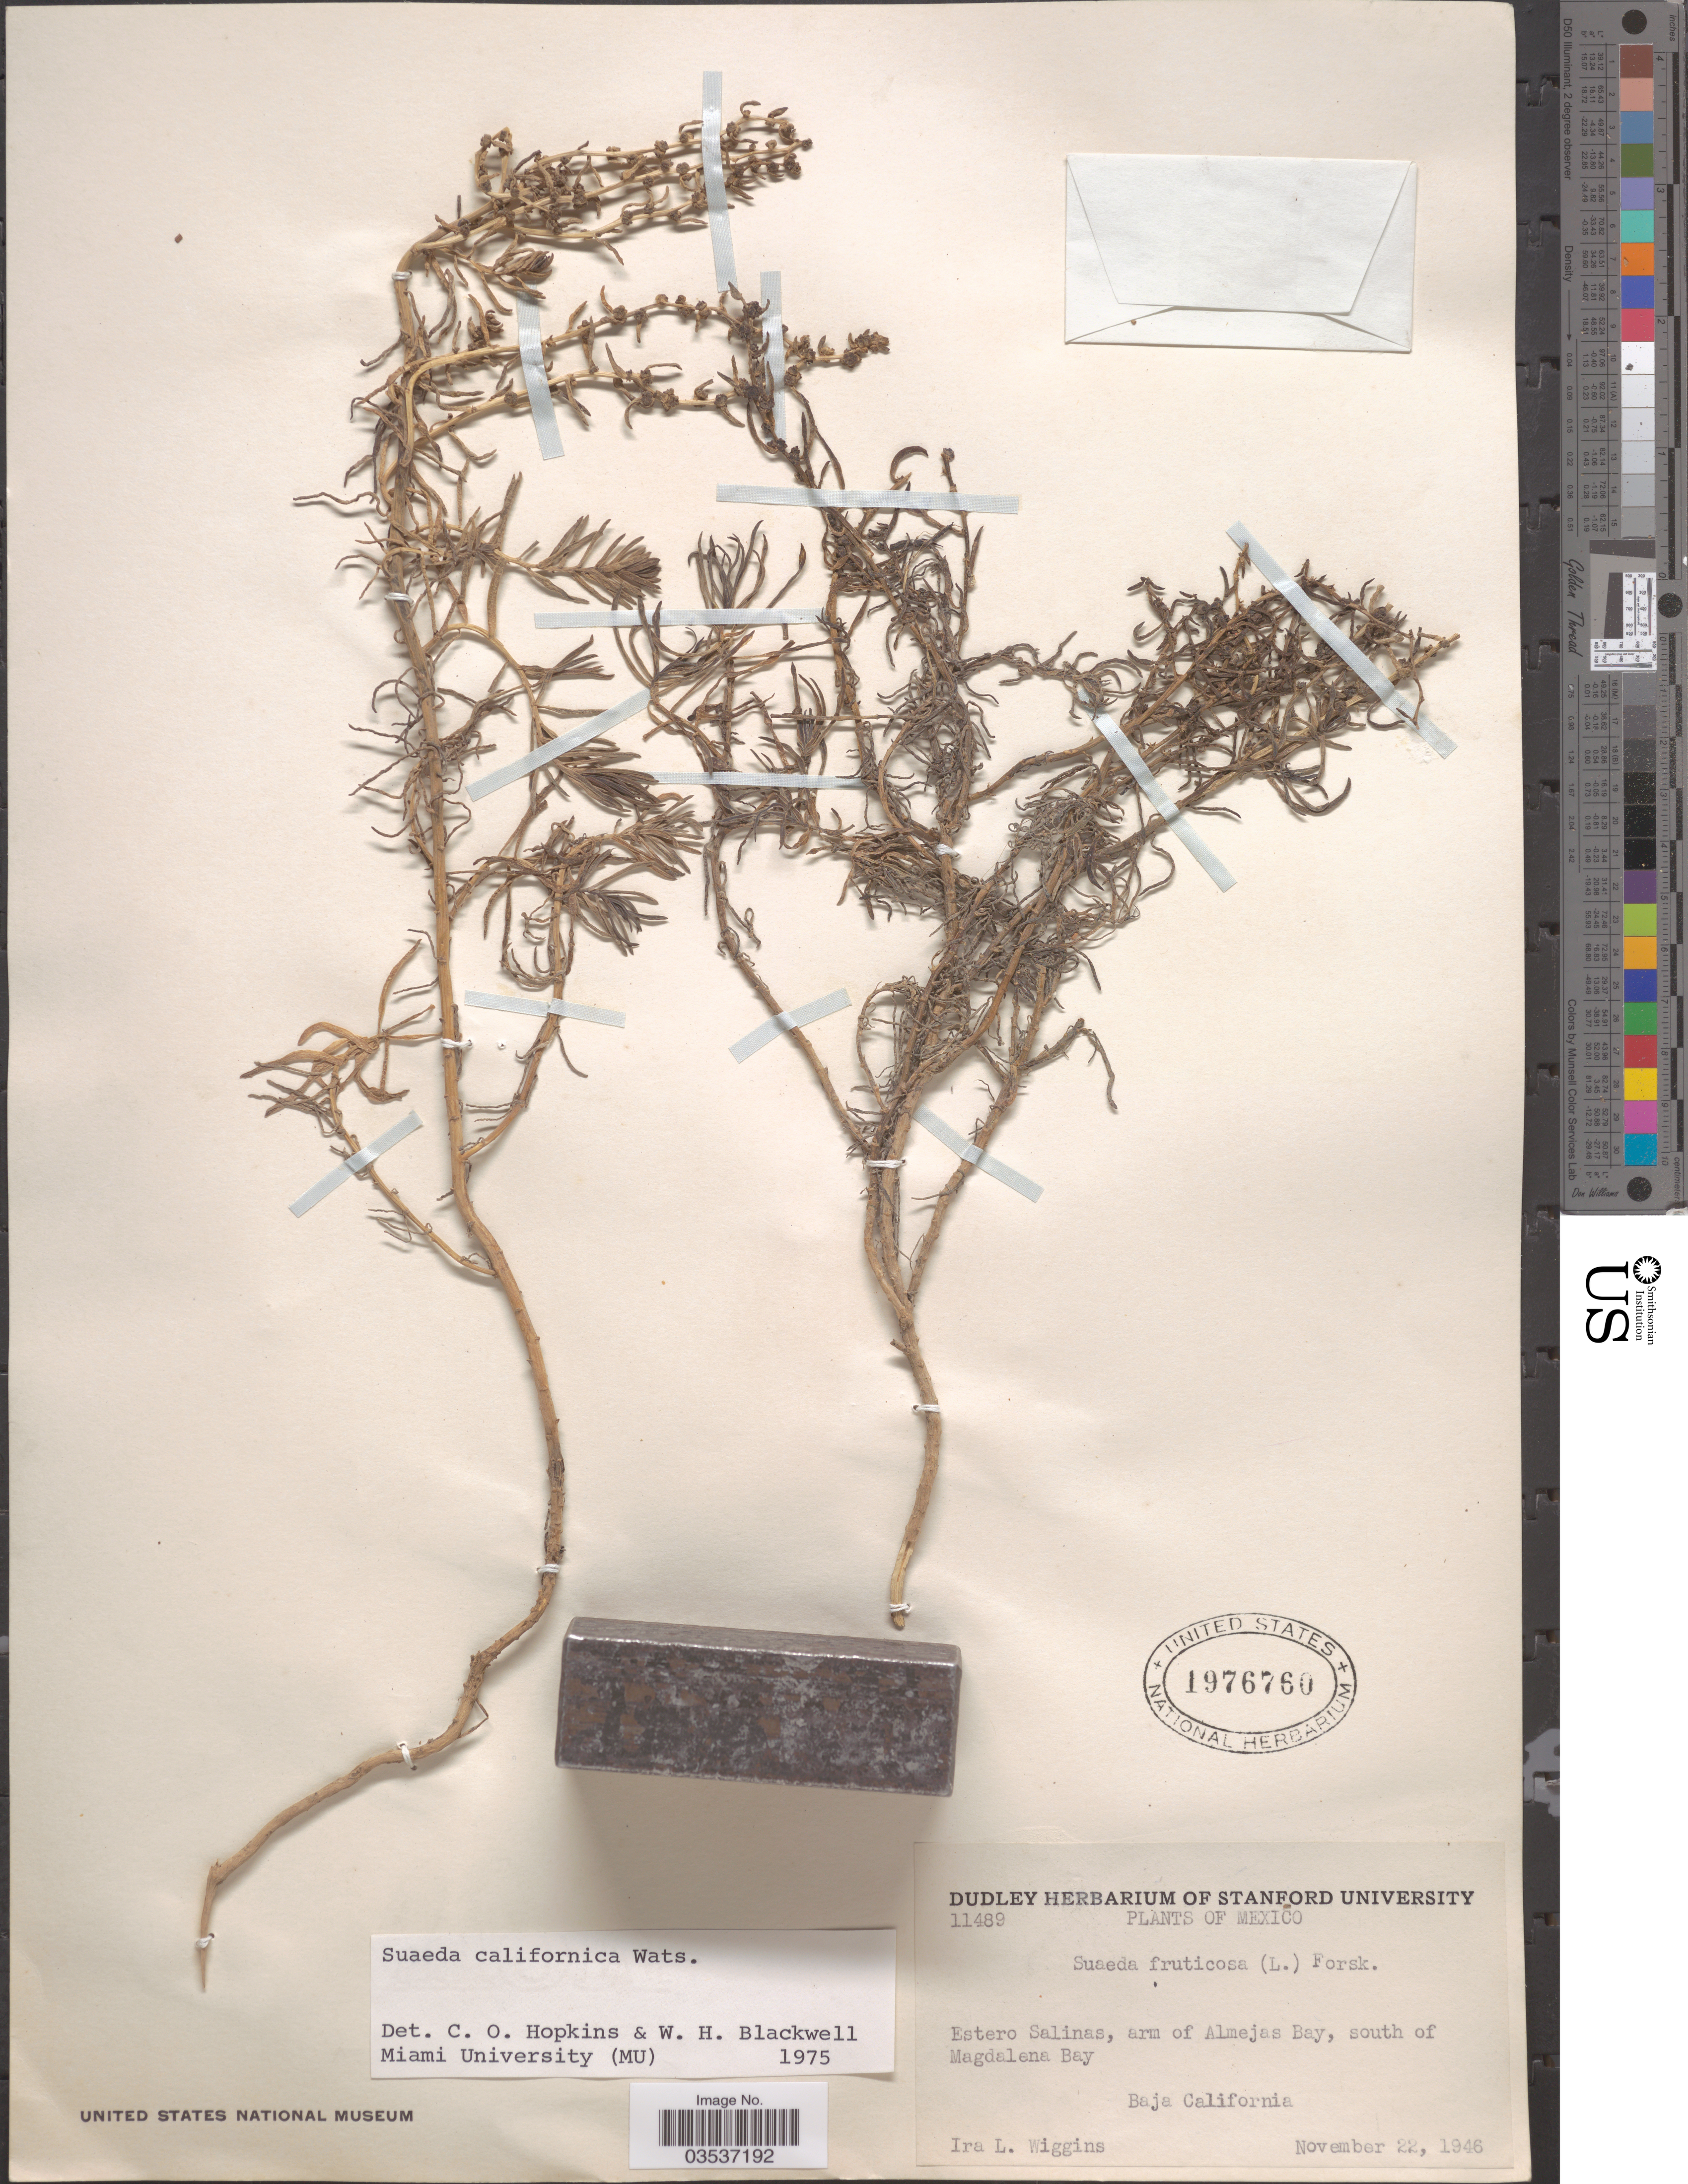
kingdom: Plantae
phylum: Tracheophyta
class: Magnoliopsida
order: Caryophyllales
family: Amaranthaceae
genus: Suaeda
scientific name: Suaeda californica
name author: S. Watson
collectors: I. L. Wiggins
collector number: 11489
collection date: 1946-11-22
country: Mexico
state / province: Baja California Sur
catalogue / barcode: US 1976760